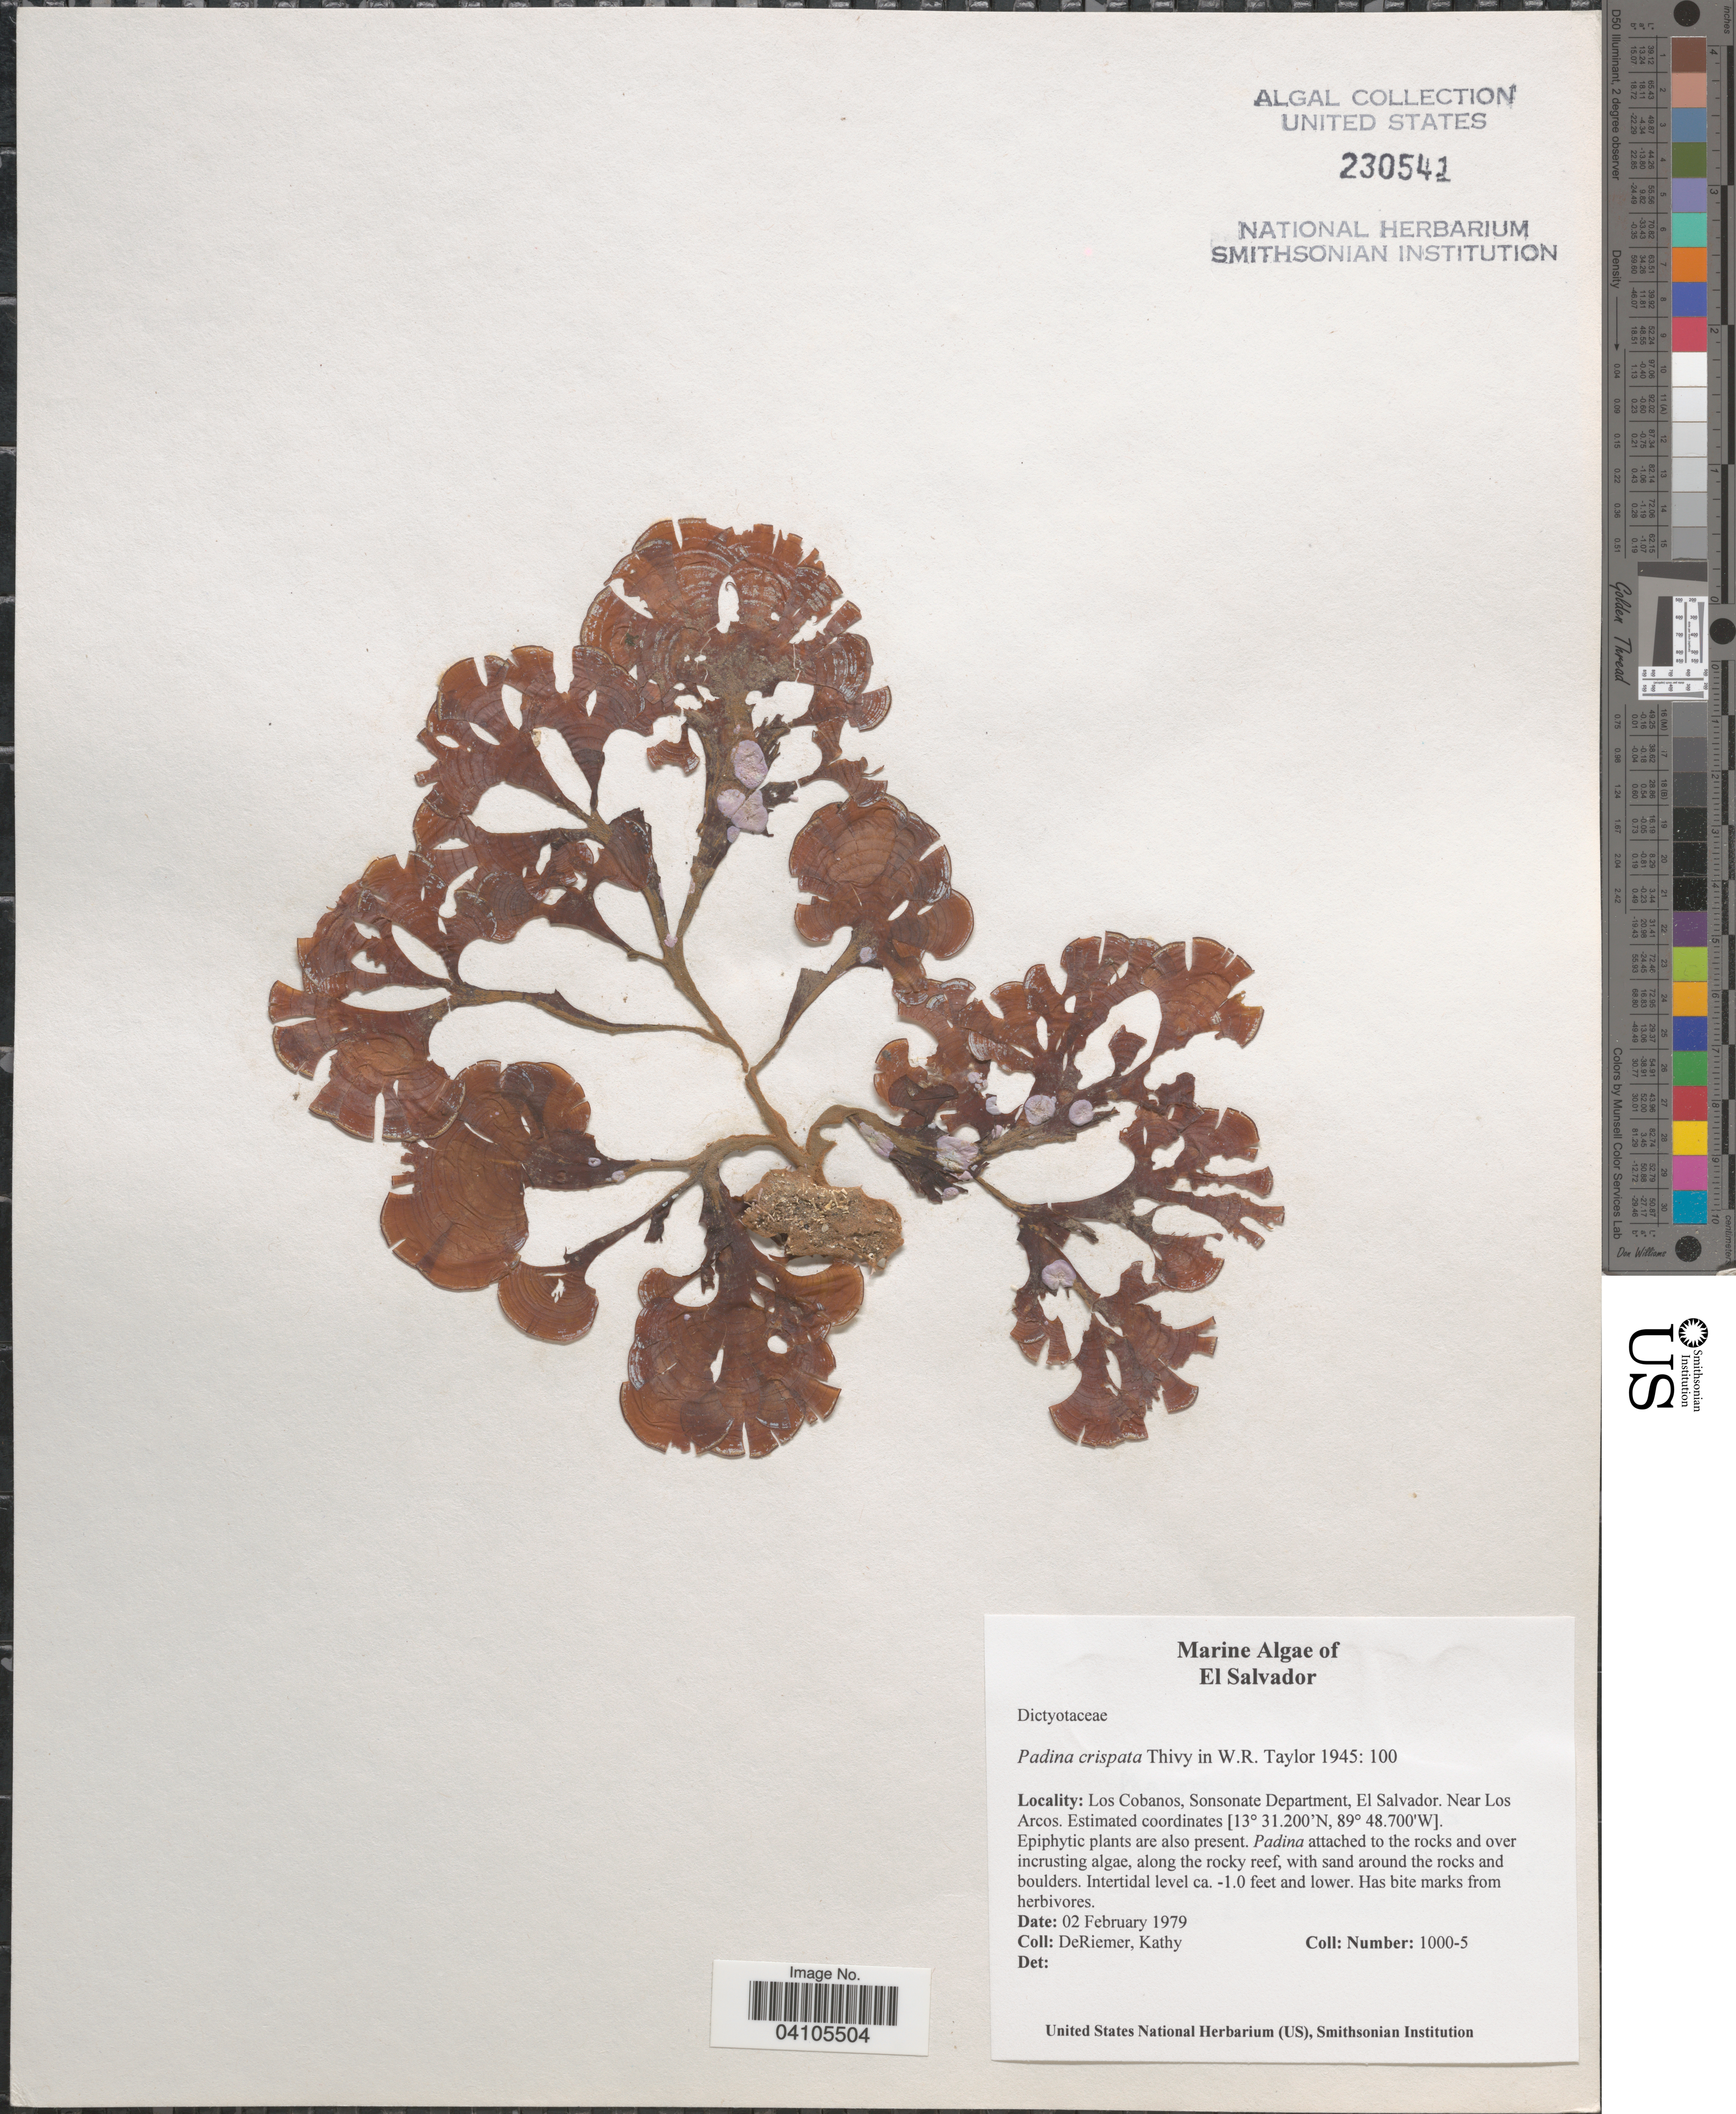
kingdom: Chromista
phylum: Ochrophyta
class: Phaeophyceae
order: Dictyotales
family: Dictyotaceae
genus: Padina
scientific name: Padina crispata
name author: Thivy in W.R. Taylor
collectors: K. DeRiemer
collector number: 1000-5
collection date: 1979-02-02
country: El Salvador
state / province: Sonsonate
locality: Los Cobanos, Sonsonate Department. Near Los Arcos.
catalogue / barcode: US 230541